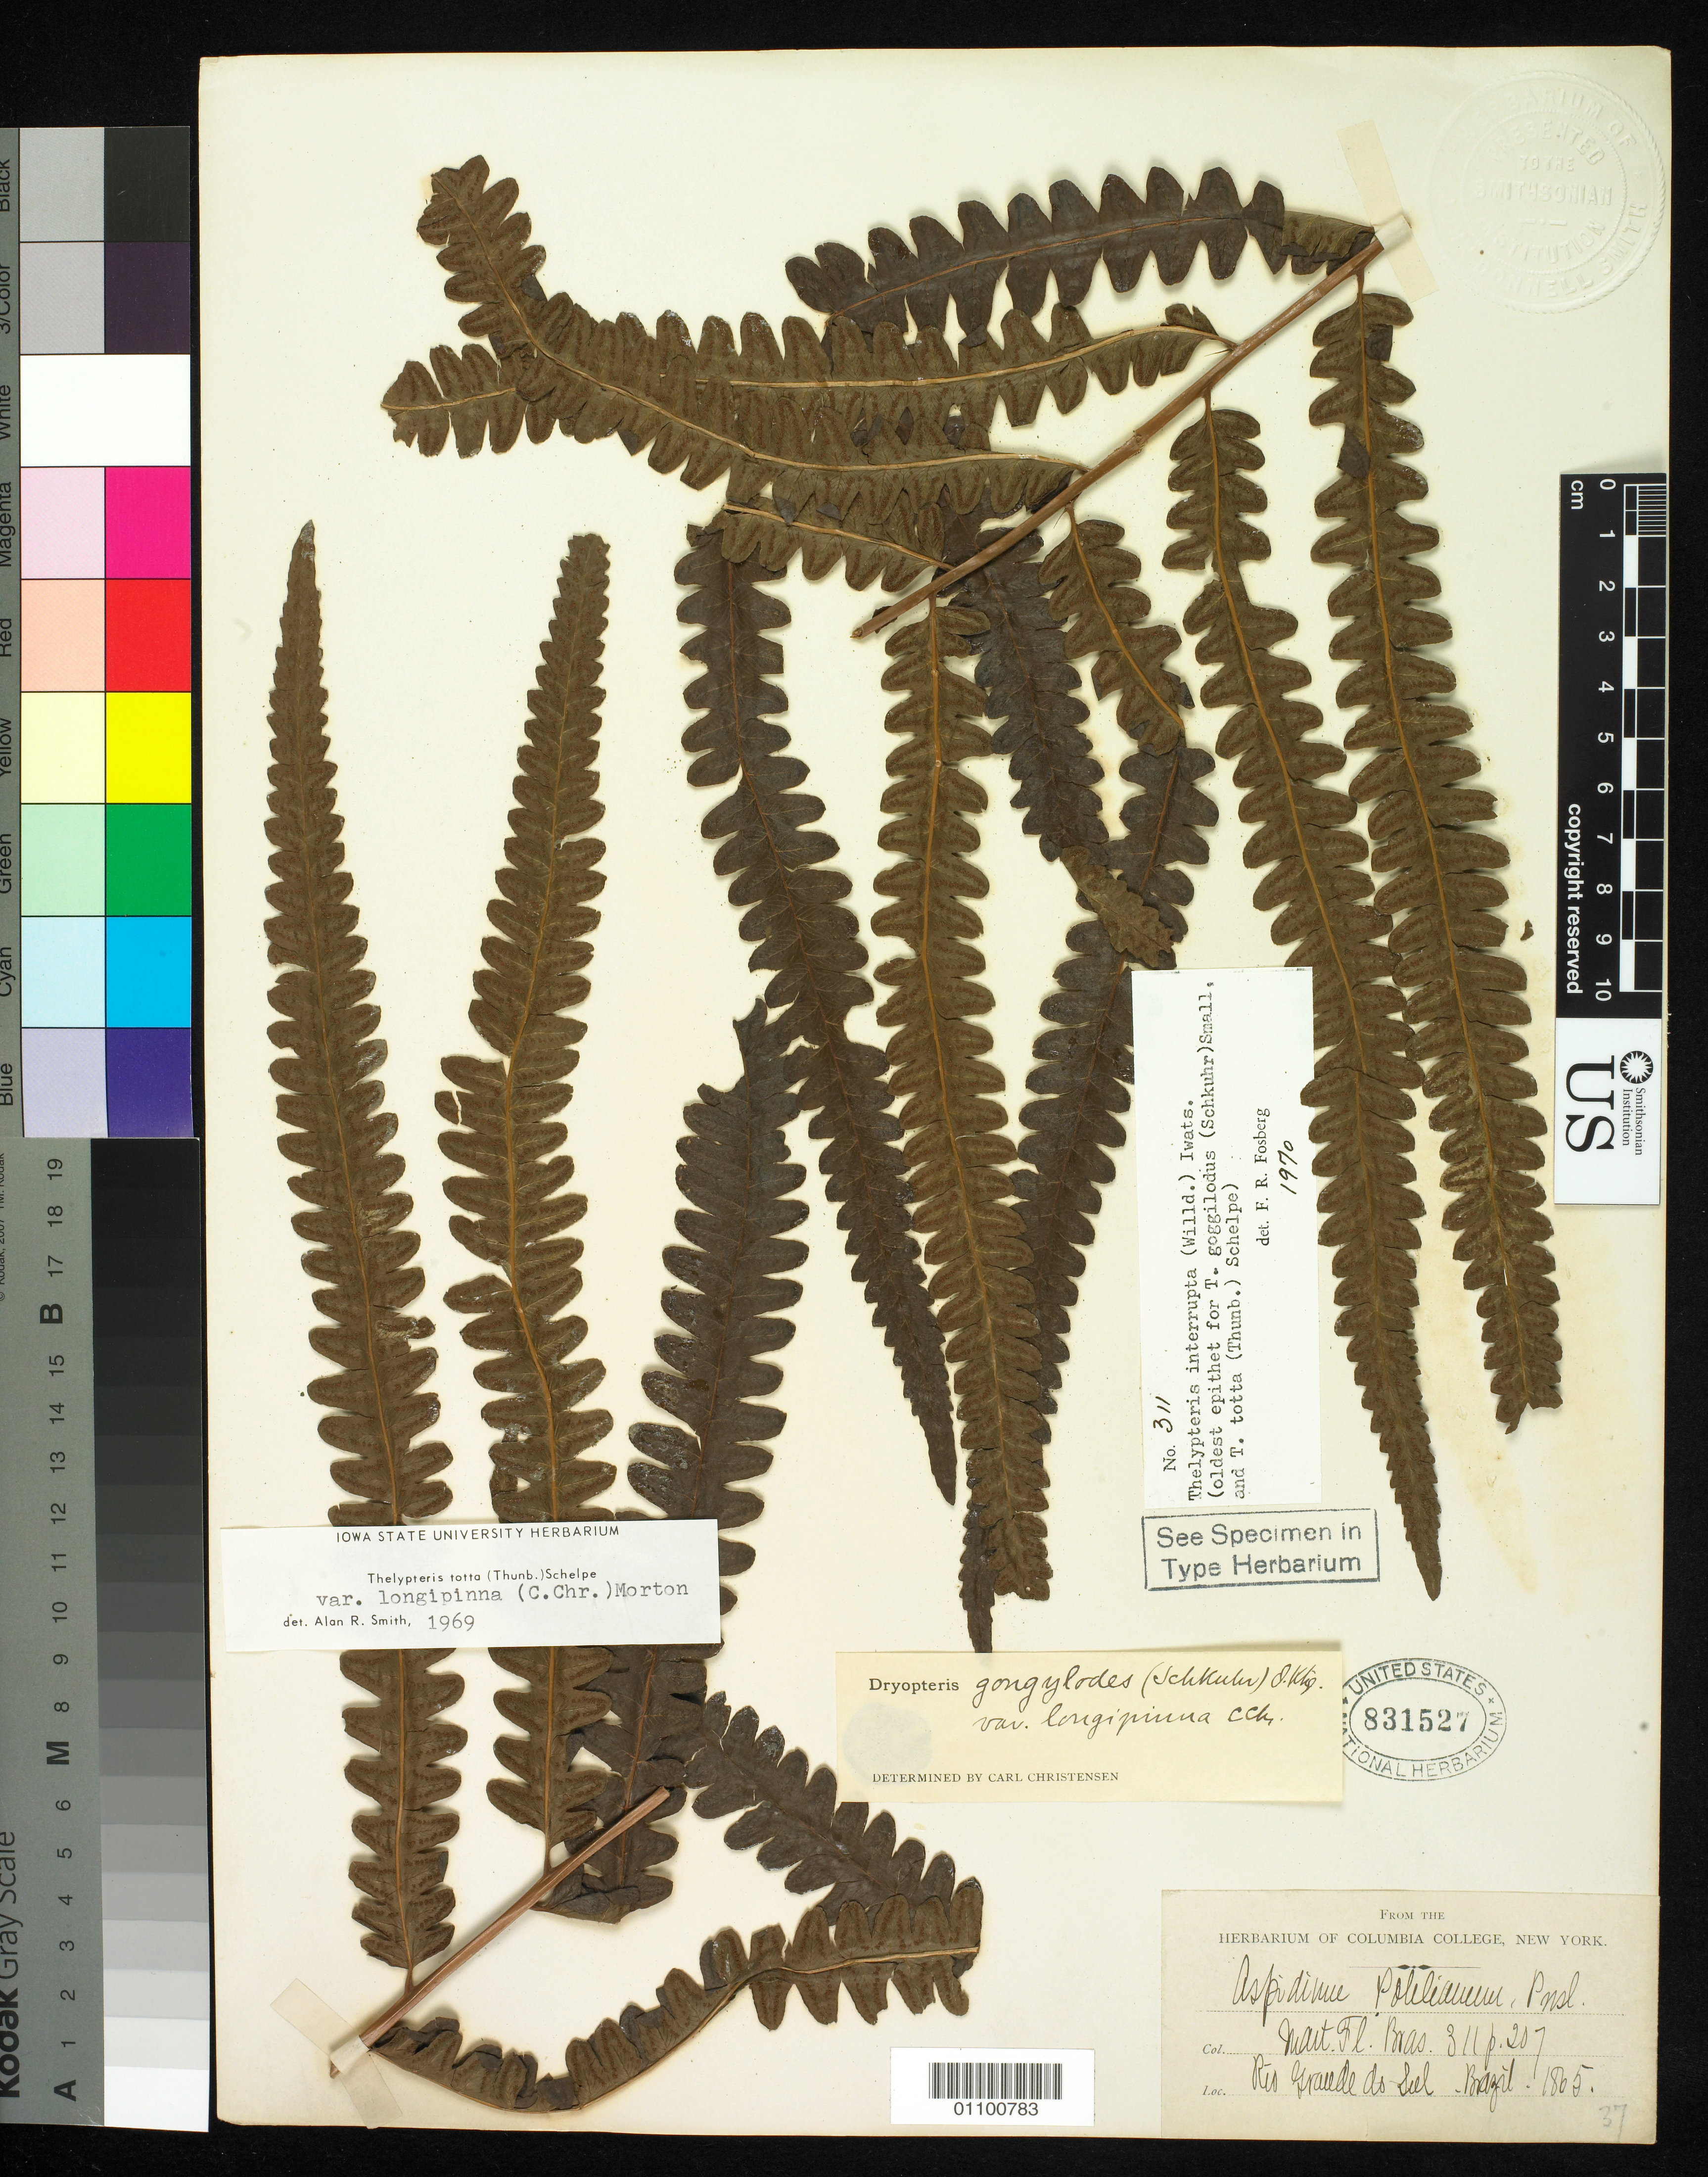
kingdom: Plantae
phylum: Tracheophyta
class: Polypodiopsida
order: Polypodiales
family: Dryopteridaceae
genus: Dryopteris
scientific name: Dryopteris gongylodes var. longipinna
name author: C. Chr.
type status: Isotype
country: Brazil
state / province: Rio Grande do Sul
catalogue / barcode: US 831527